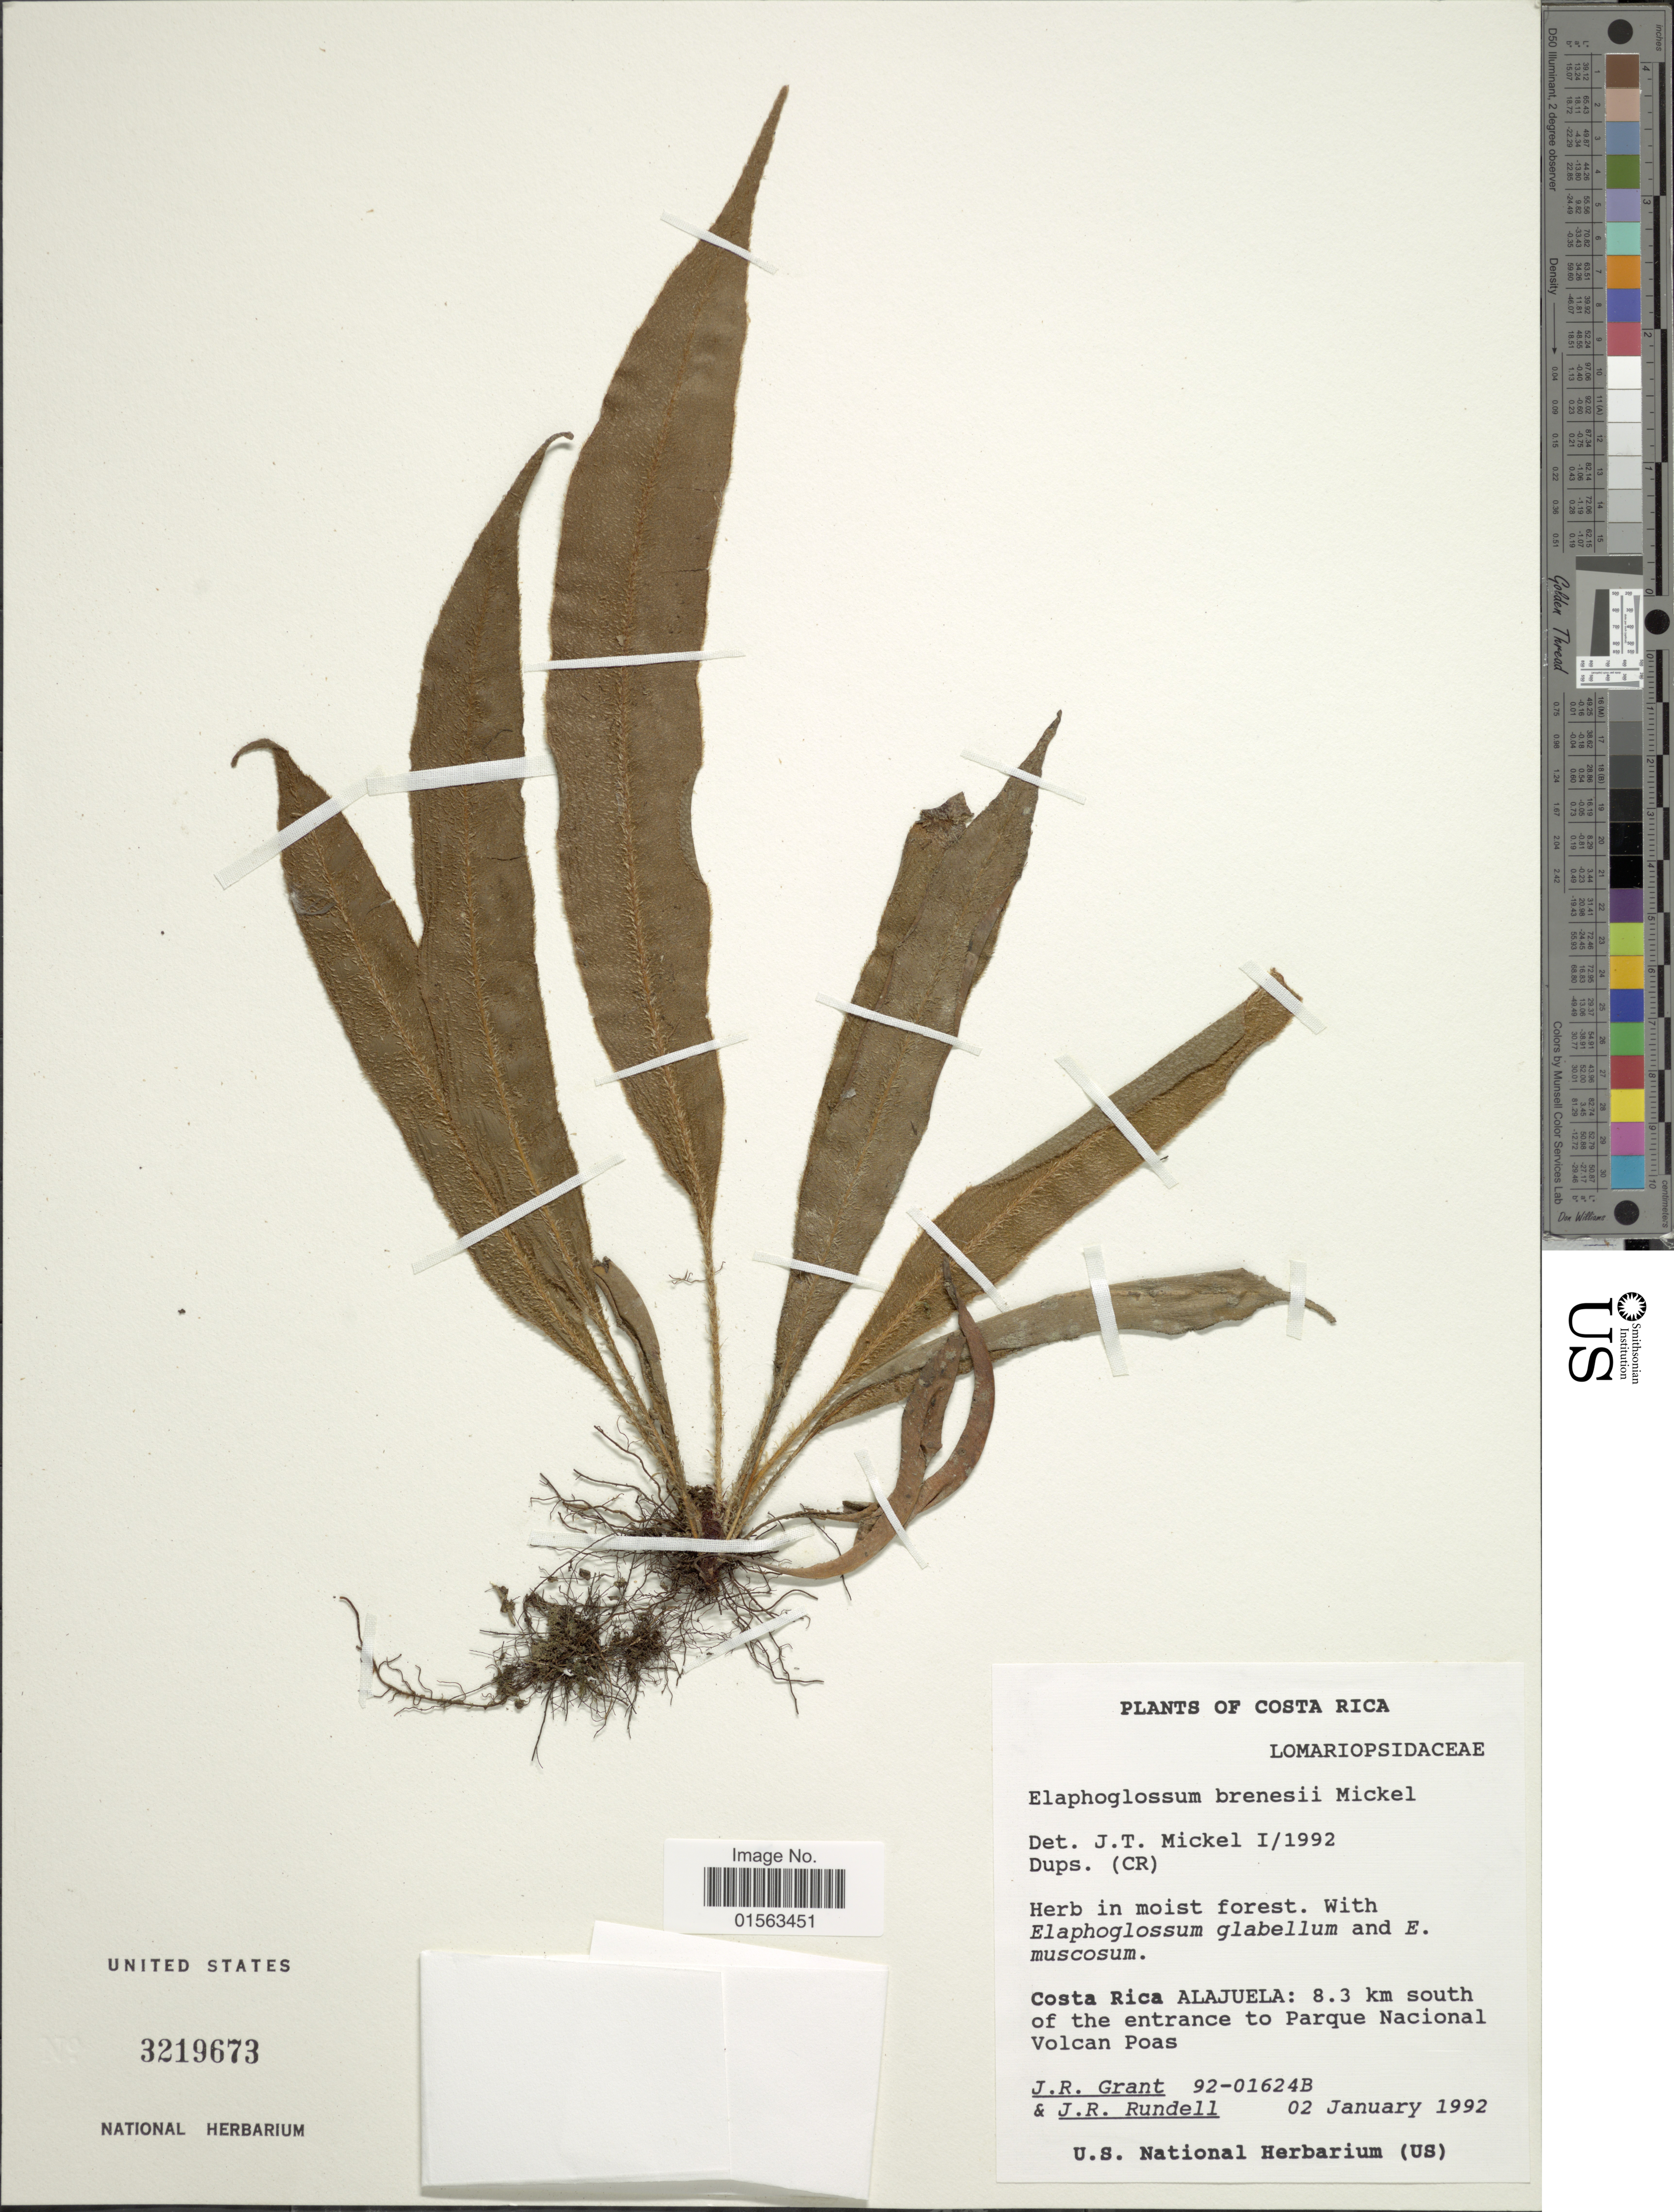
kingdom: Plantae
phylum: Tracheophyta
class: Polypodiopsida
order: Polypodiales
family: Dryopteridaceae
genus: Elaphoglossum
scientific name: Elaphoglossum brenesii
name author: Mickel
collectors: J. Grant & J. R. Rundell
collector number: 92-01624B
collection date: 1992-01-02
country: Costa Rica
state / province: Alajuela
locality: Alajuela: 8.3 km south of the entrance to Parque Nacional Volcan Poas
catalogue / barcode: US 3219673